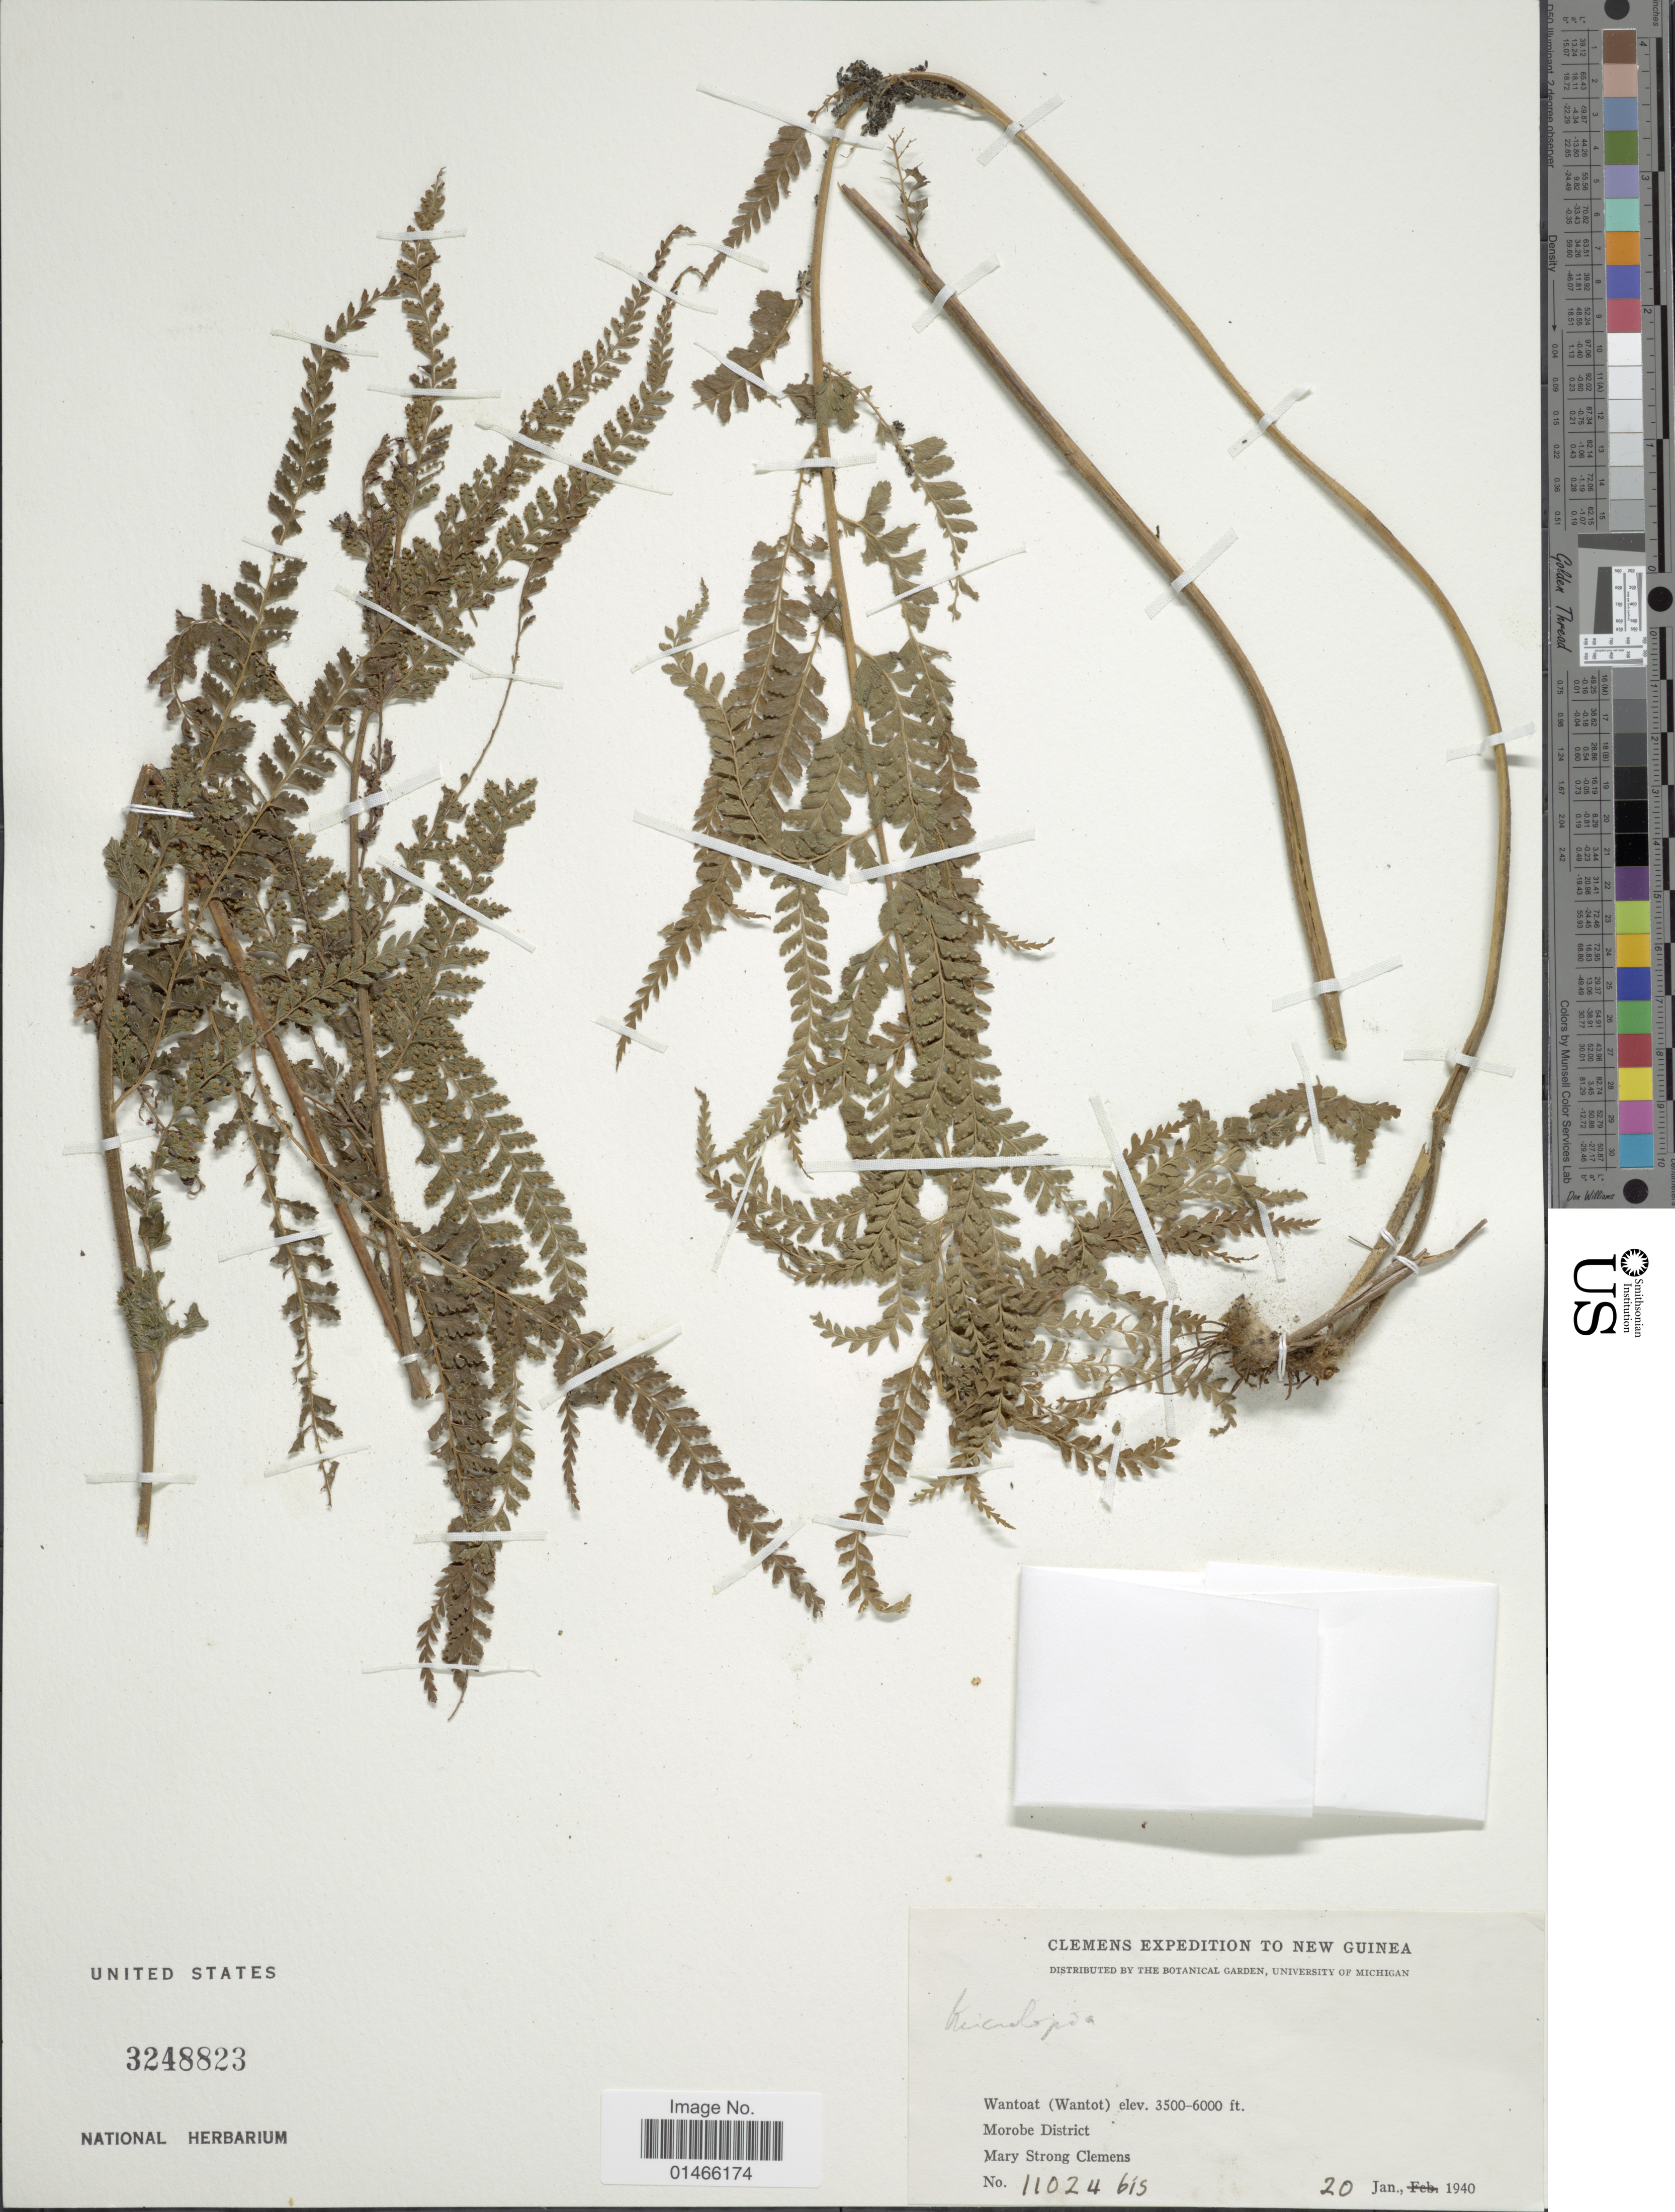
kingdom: Plantae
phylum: Tracheophyta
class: Polypodiopsida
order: Polypodiales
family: Dennstaedtiaceae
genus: Microlepia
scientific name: Microlepia sp.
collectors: M. S. Clemens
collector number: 11024bis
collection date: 1940-01-20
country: Papua New Guinea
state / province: Morobe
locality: Wantoat (Wantot). Morobe District.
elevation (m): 1067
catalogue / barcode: US 3248823